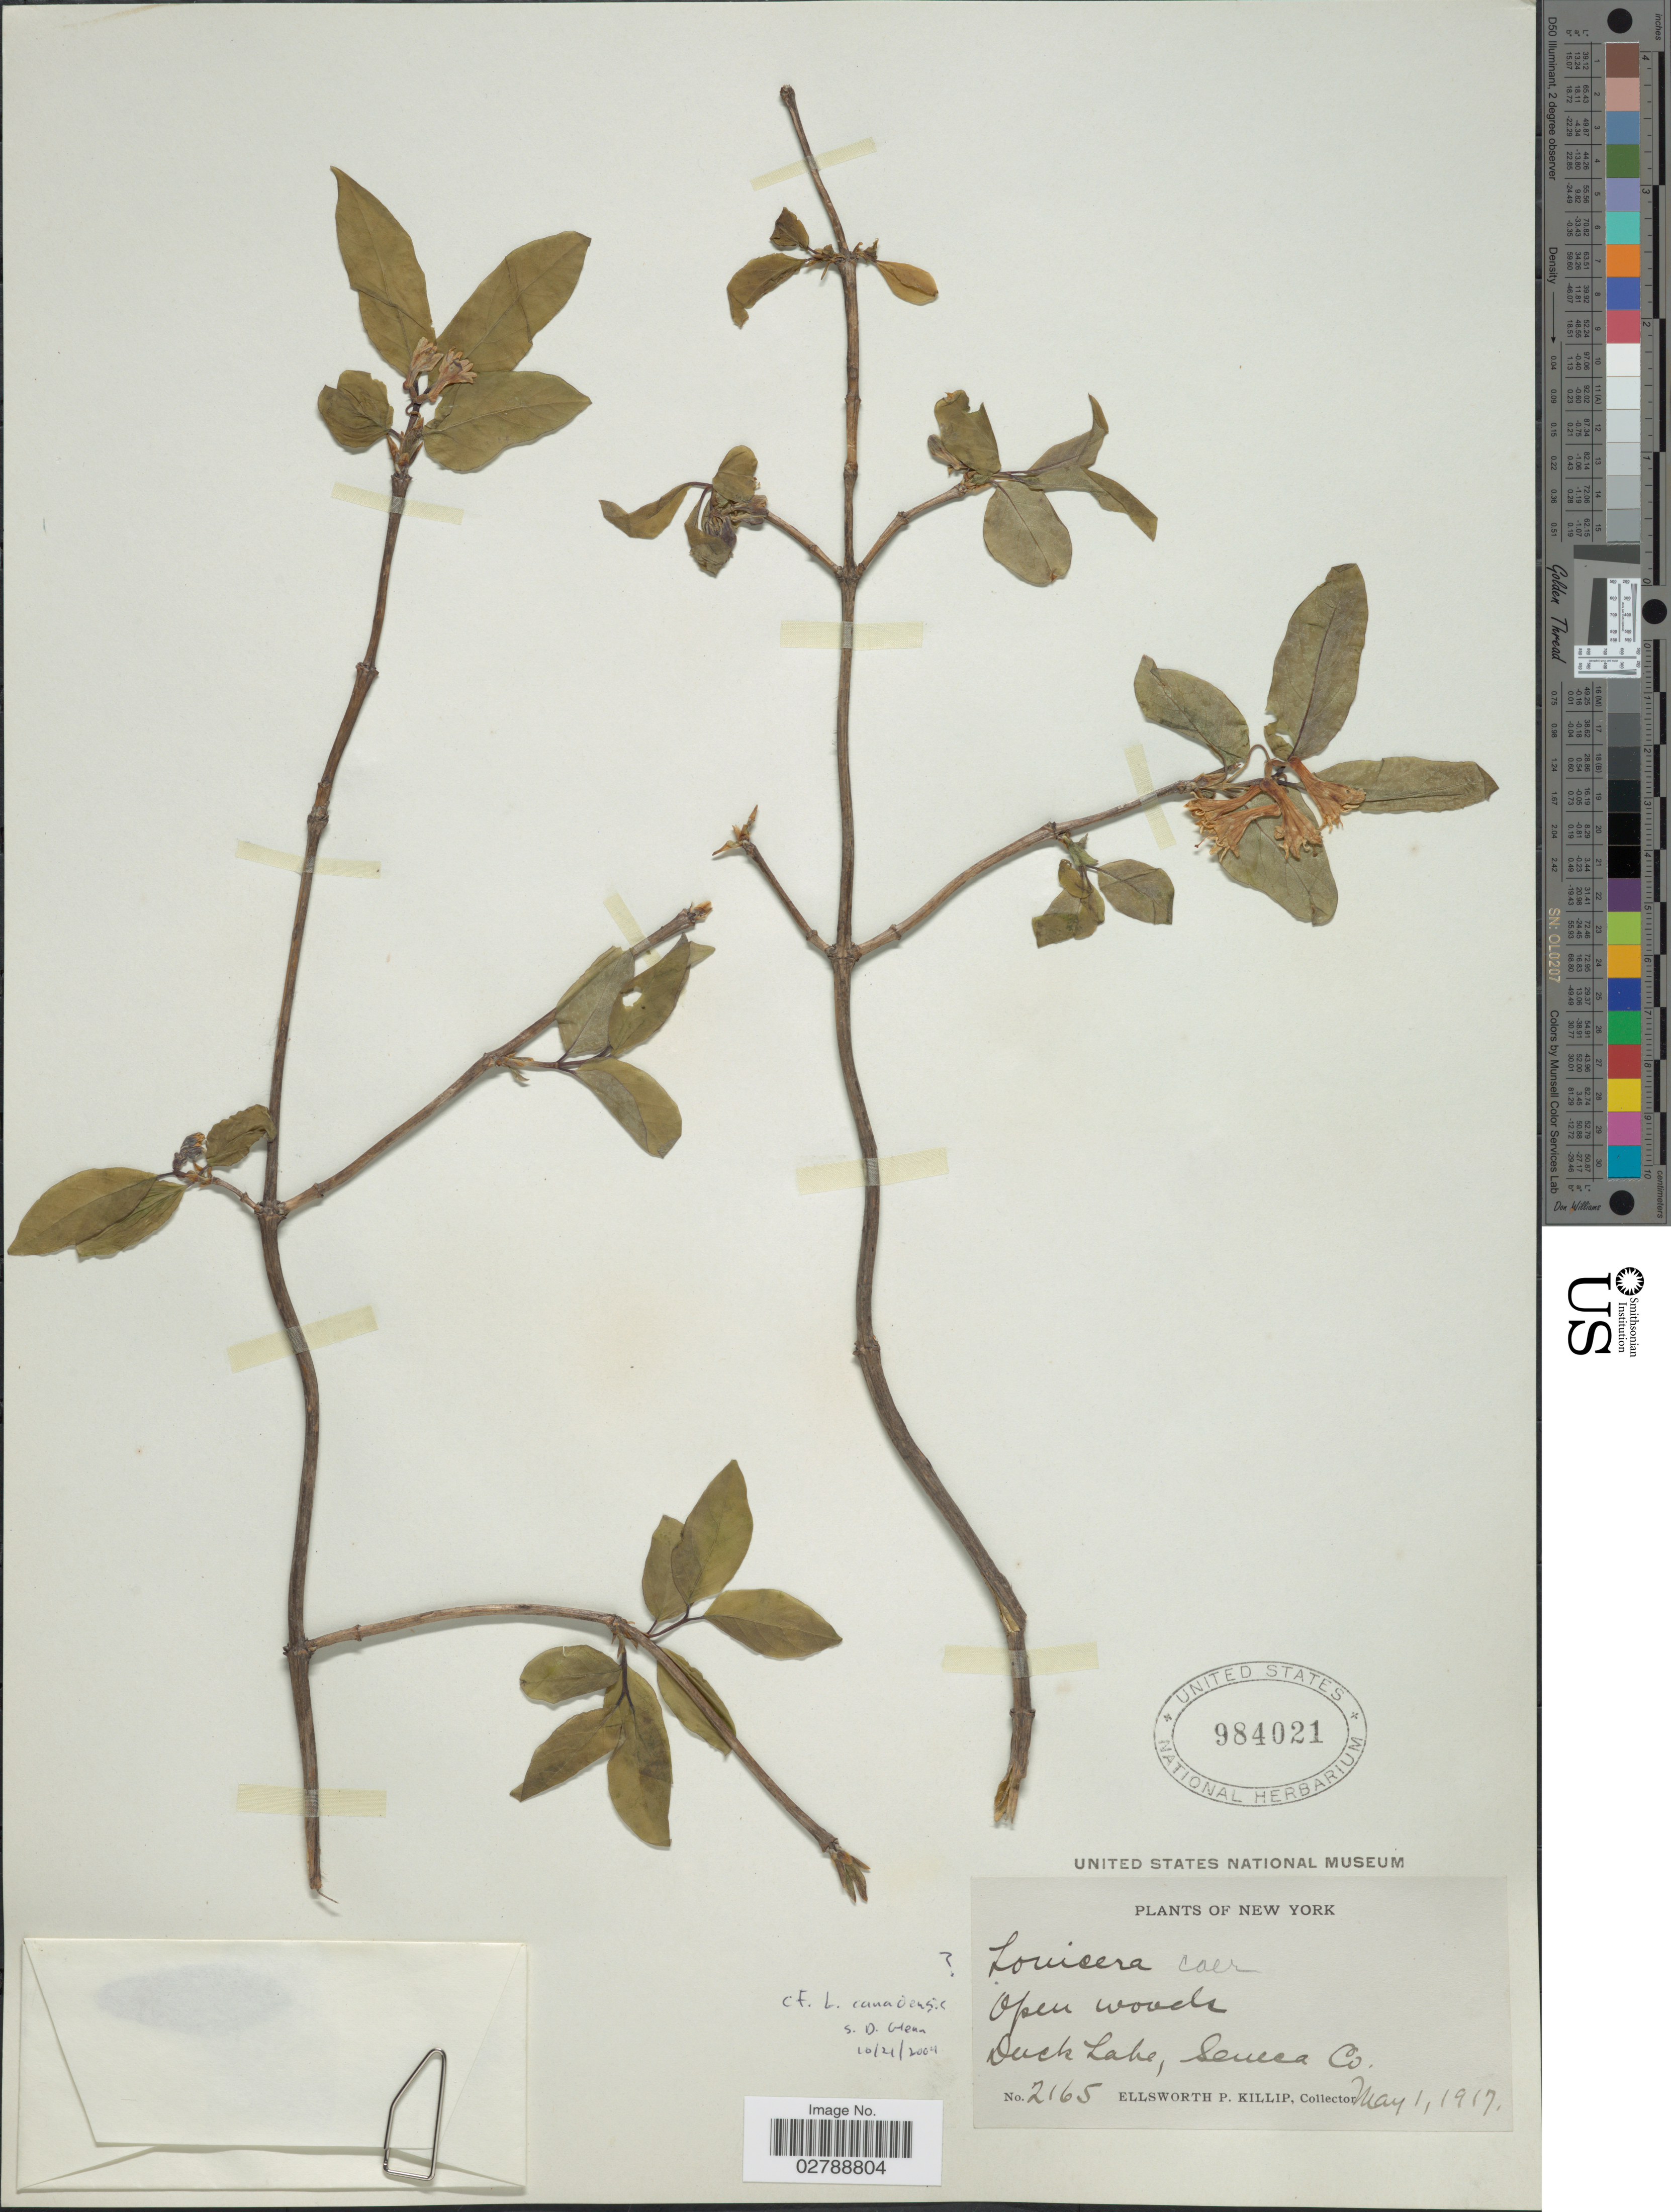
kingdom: Plantae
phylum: Tracheophyta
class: Magnoliopsida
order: Dipsacales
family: Caprifoliaceae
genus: Lonicera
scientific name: Lonicera canadensis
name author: Bartram & W. Bartram ex Marshall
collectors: E. P. Killip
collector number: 2165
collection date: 1917-05-01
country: United States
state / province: New York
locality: Duck Lake, Seneca County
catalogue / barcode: US 984021